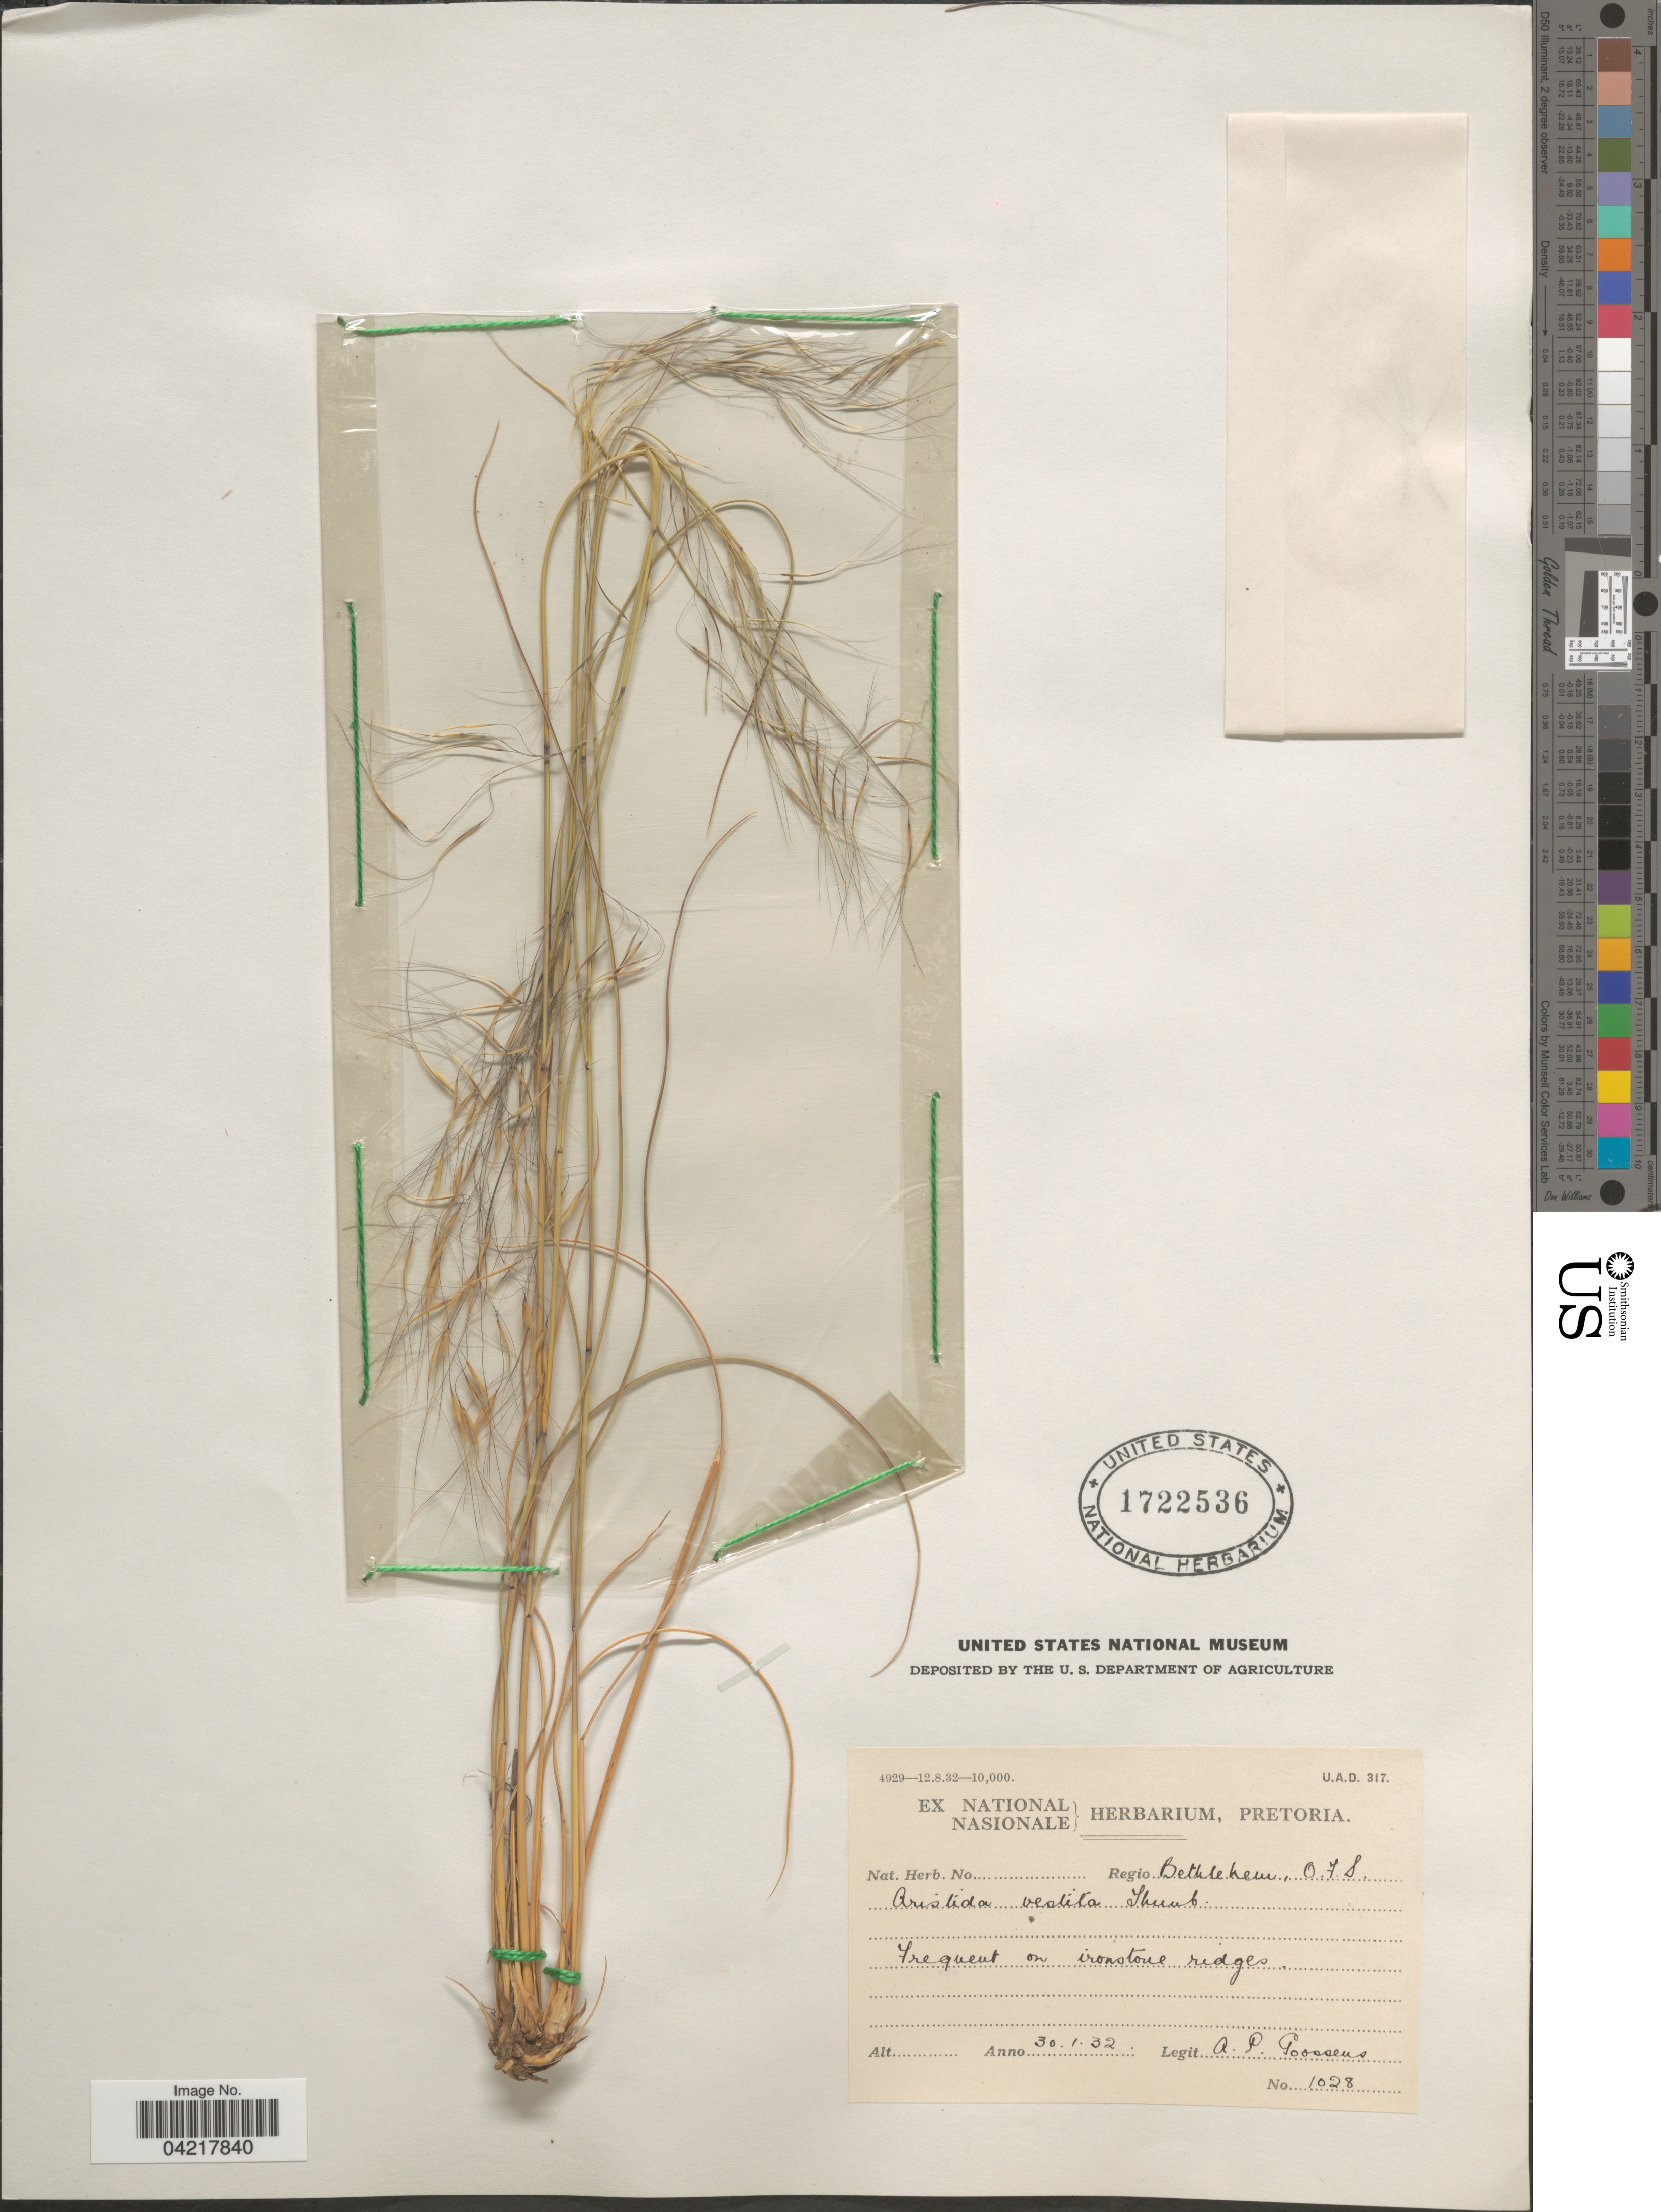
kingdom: Plantae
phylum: Tracheophyta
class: Liliopsida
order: Poales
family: Poaceae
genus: Aristida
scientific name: Aristida vestita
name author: Thunb.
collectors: A. P. G. Goossens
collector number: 1028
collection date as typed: Transcribed d/m/y: 30/1/32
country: South Africa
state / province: Free State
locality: Regio Bethlehem, O.F.S.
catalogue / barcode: US 1722536